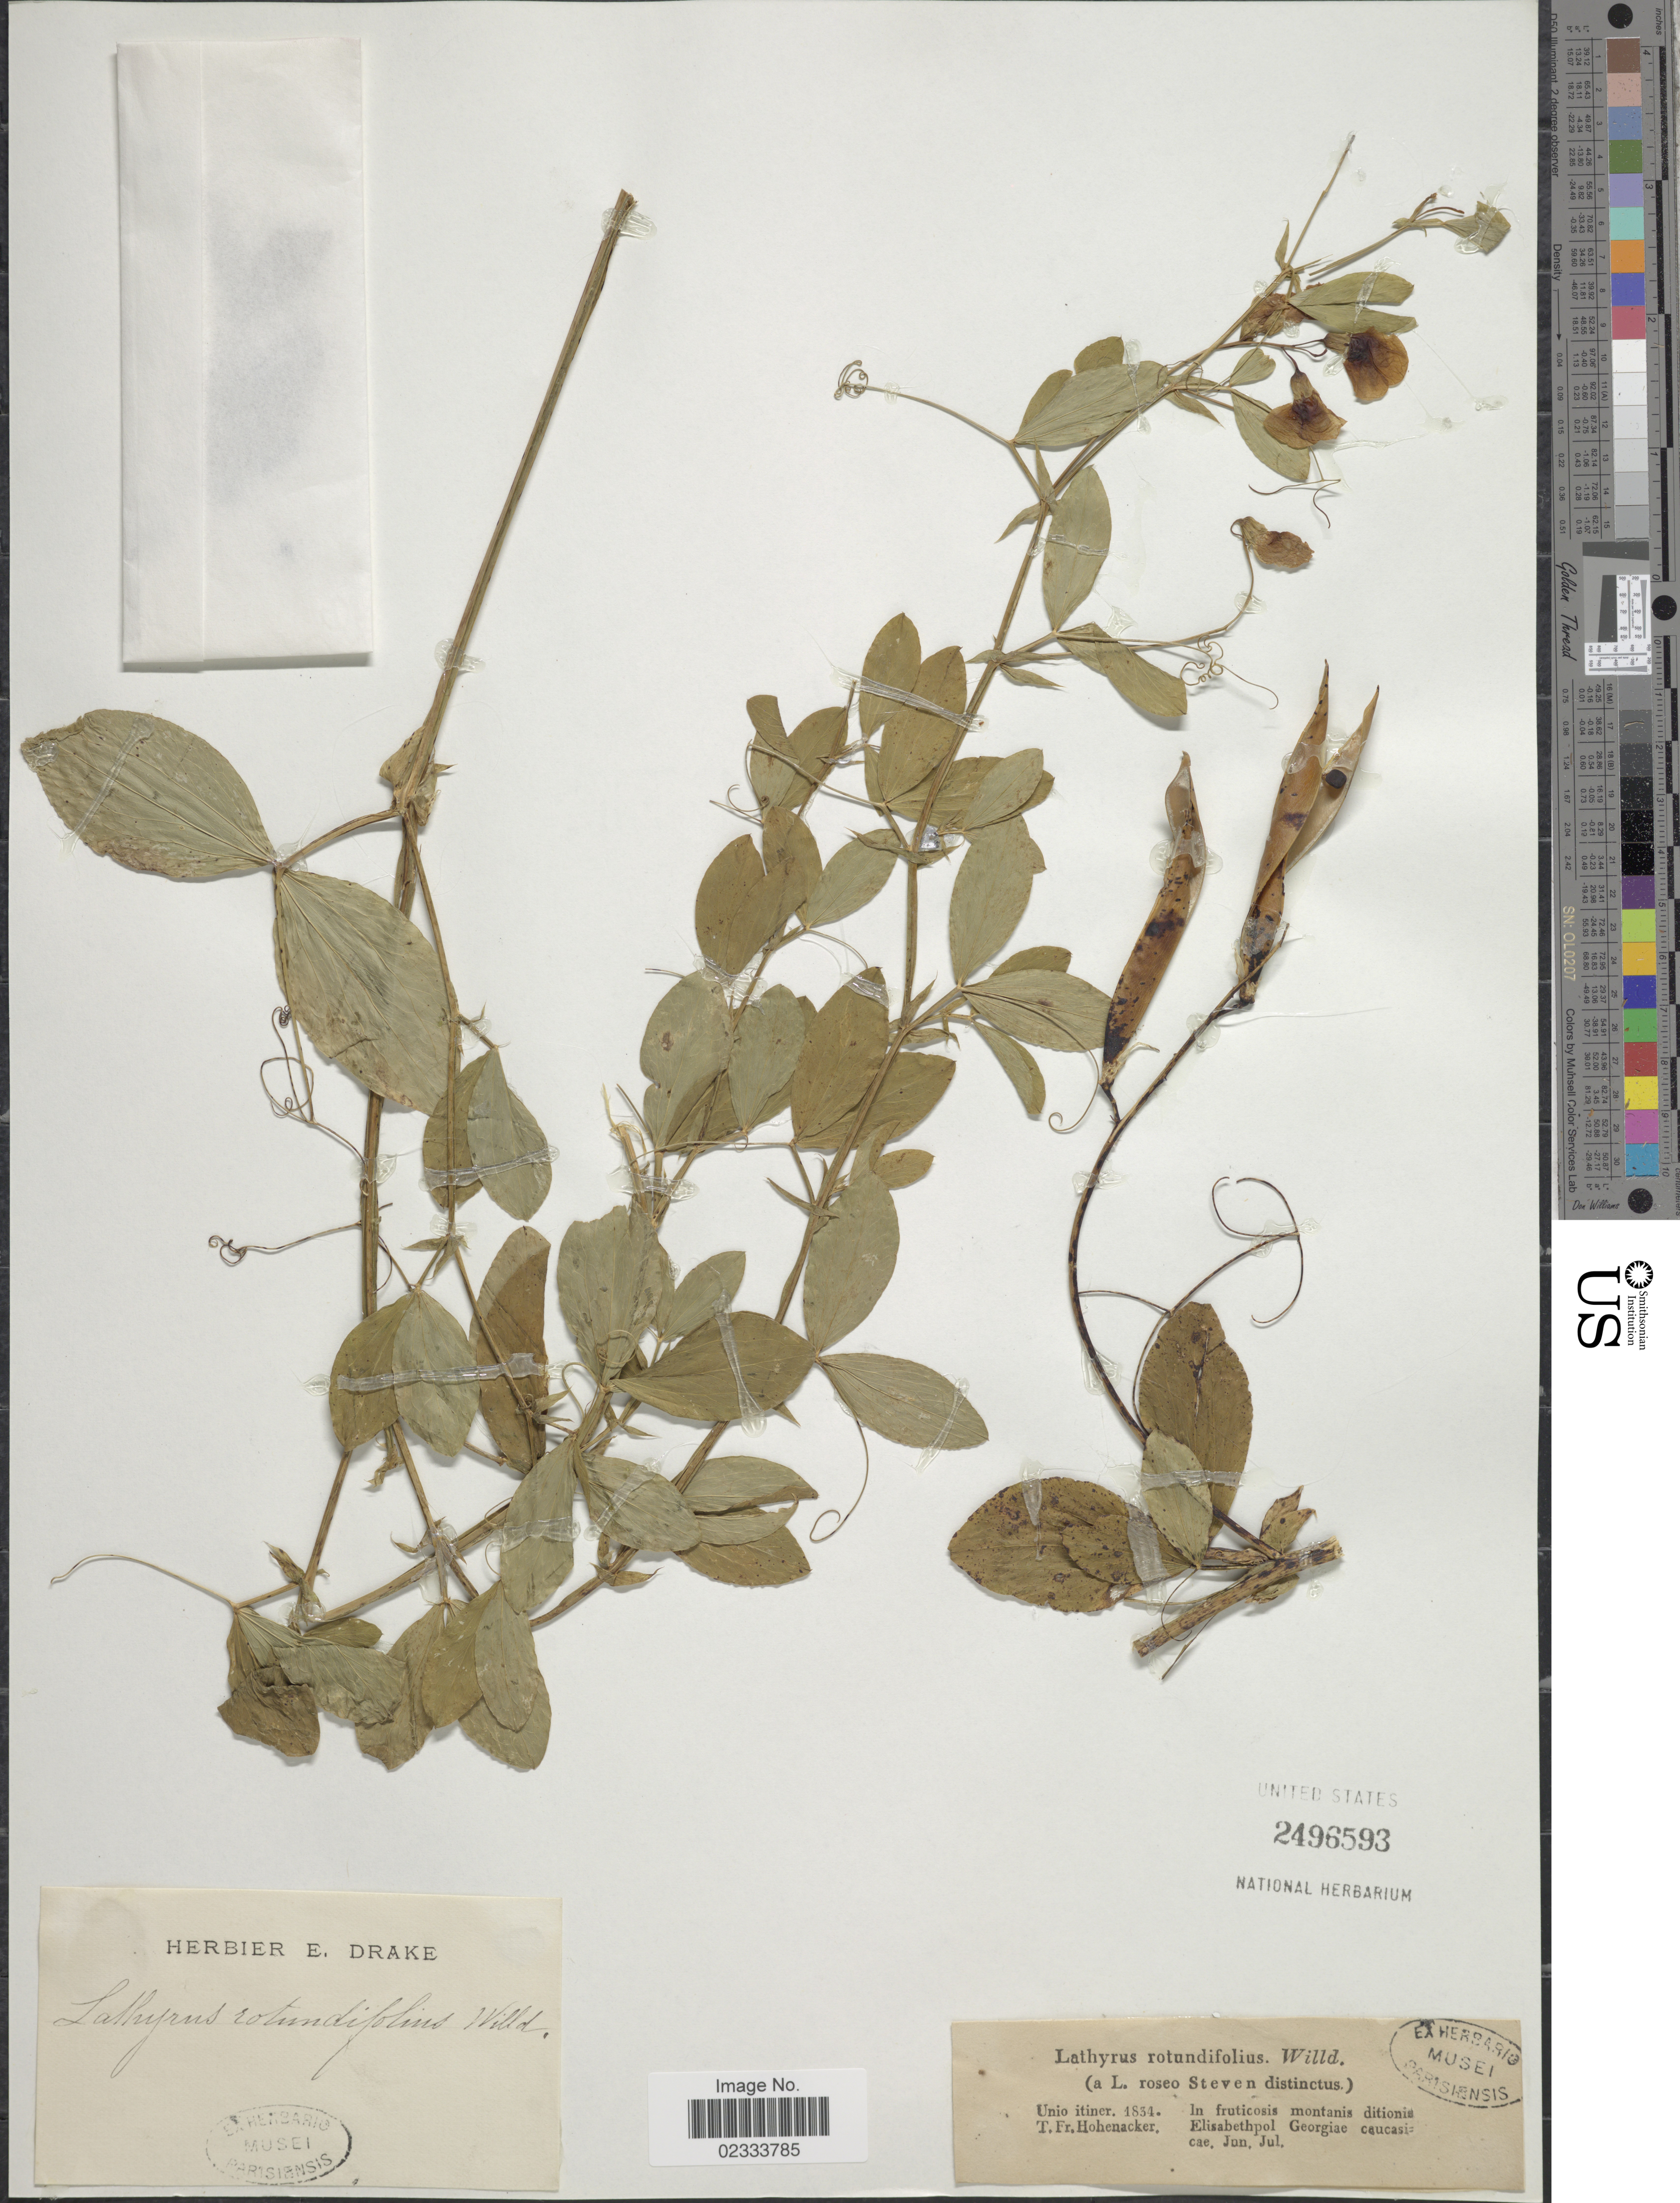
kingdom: Plantae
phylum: Tracheophyta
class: Magnoliopsida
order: Fabales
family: Fabaceae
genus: Lathyrus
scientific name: Lathyrus rotundifolius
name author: Willd.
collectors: T. Hohenacker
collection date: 1834-06/1834-07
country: Azerbaijan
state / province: Ganca (City)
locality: In fruticosis montanis ditionia Elisabethpol, Georgiae caucasicae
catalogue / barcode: US 2496593